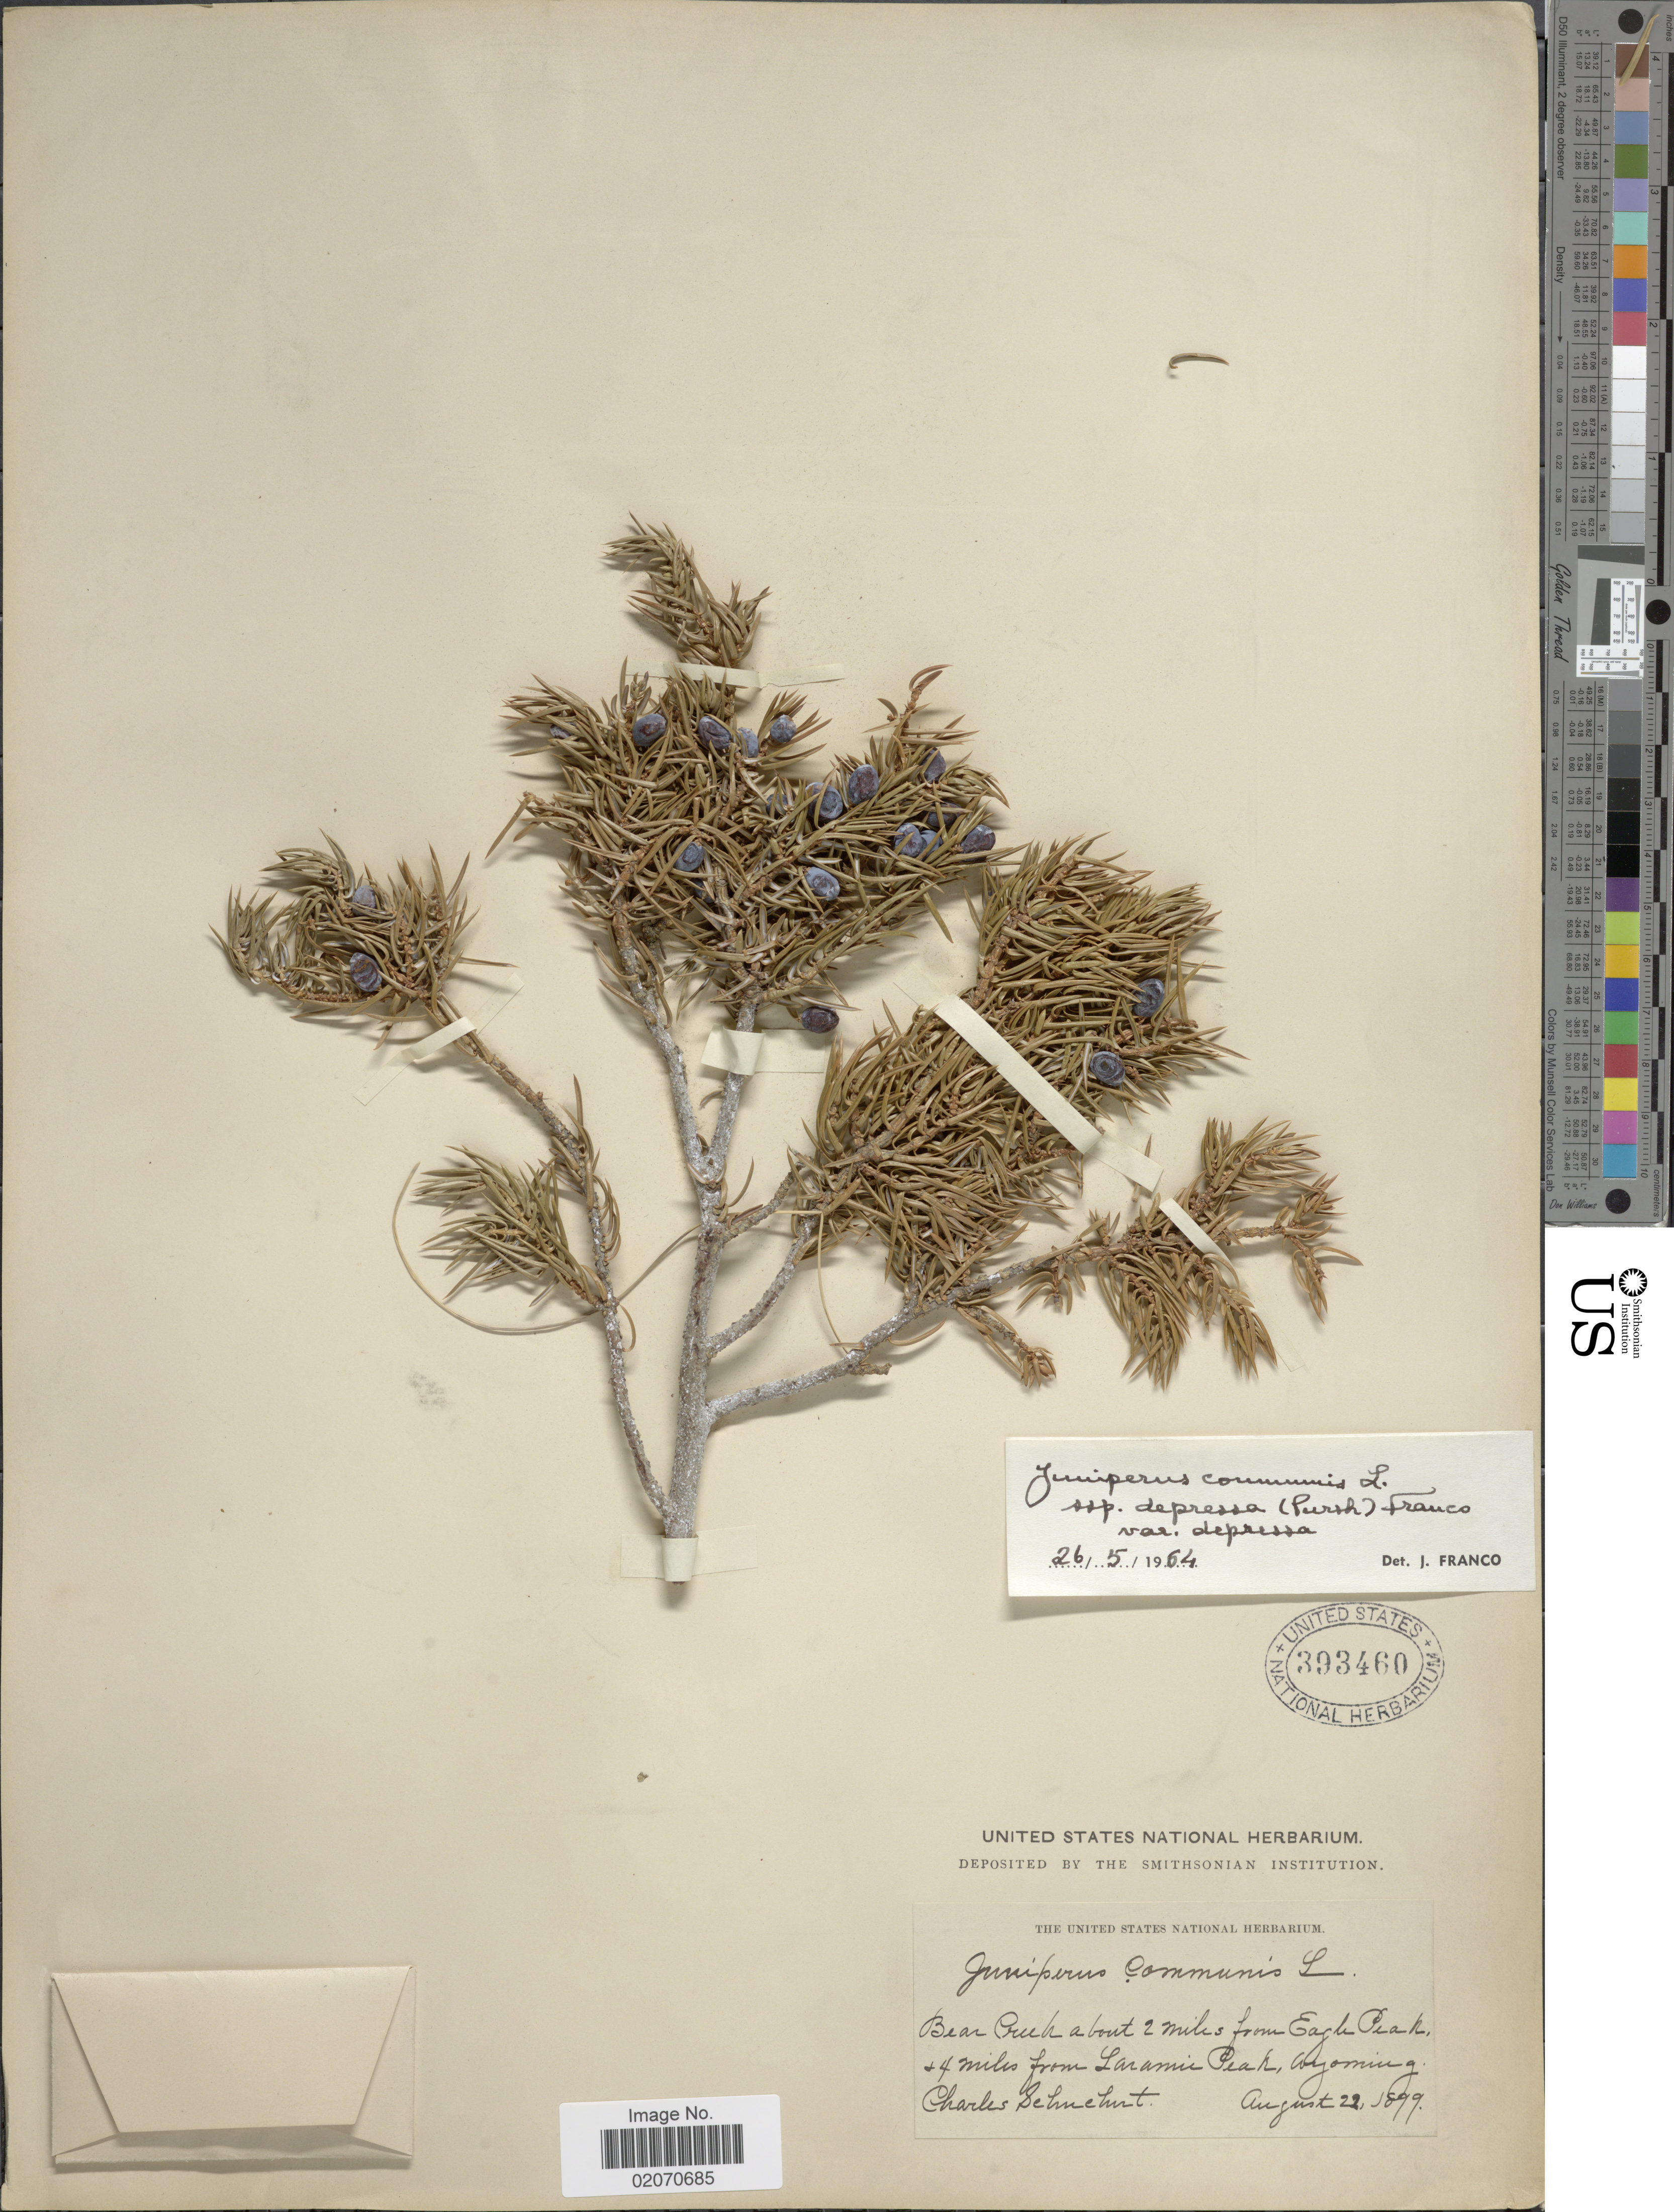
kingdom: Plantae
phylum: Tracheophyta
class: Pinopsida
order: Pinales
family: Cupressaceae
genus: Juniperus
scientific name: Juniperus communis var. depressa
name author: Pursh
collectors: C. Schuchert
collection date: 1899-08-22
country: United States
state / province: Wyoming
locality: Bear Creek about 2 miles from Eagle Peak, 4 miles from Laramie Peak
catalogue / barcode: US 393460